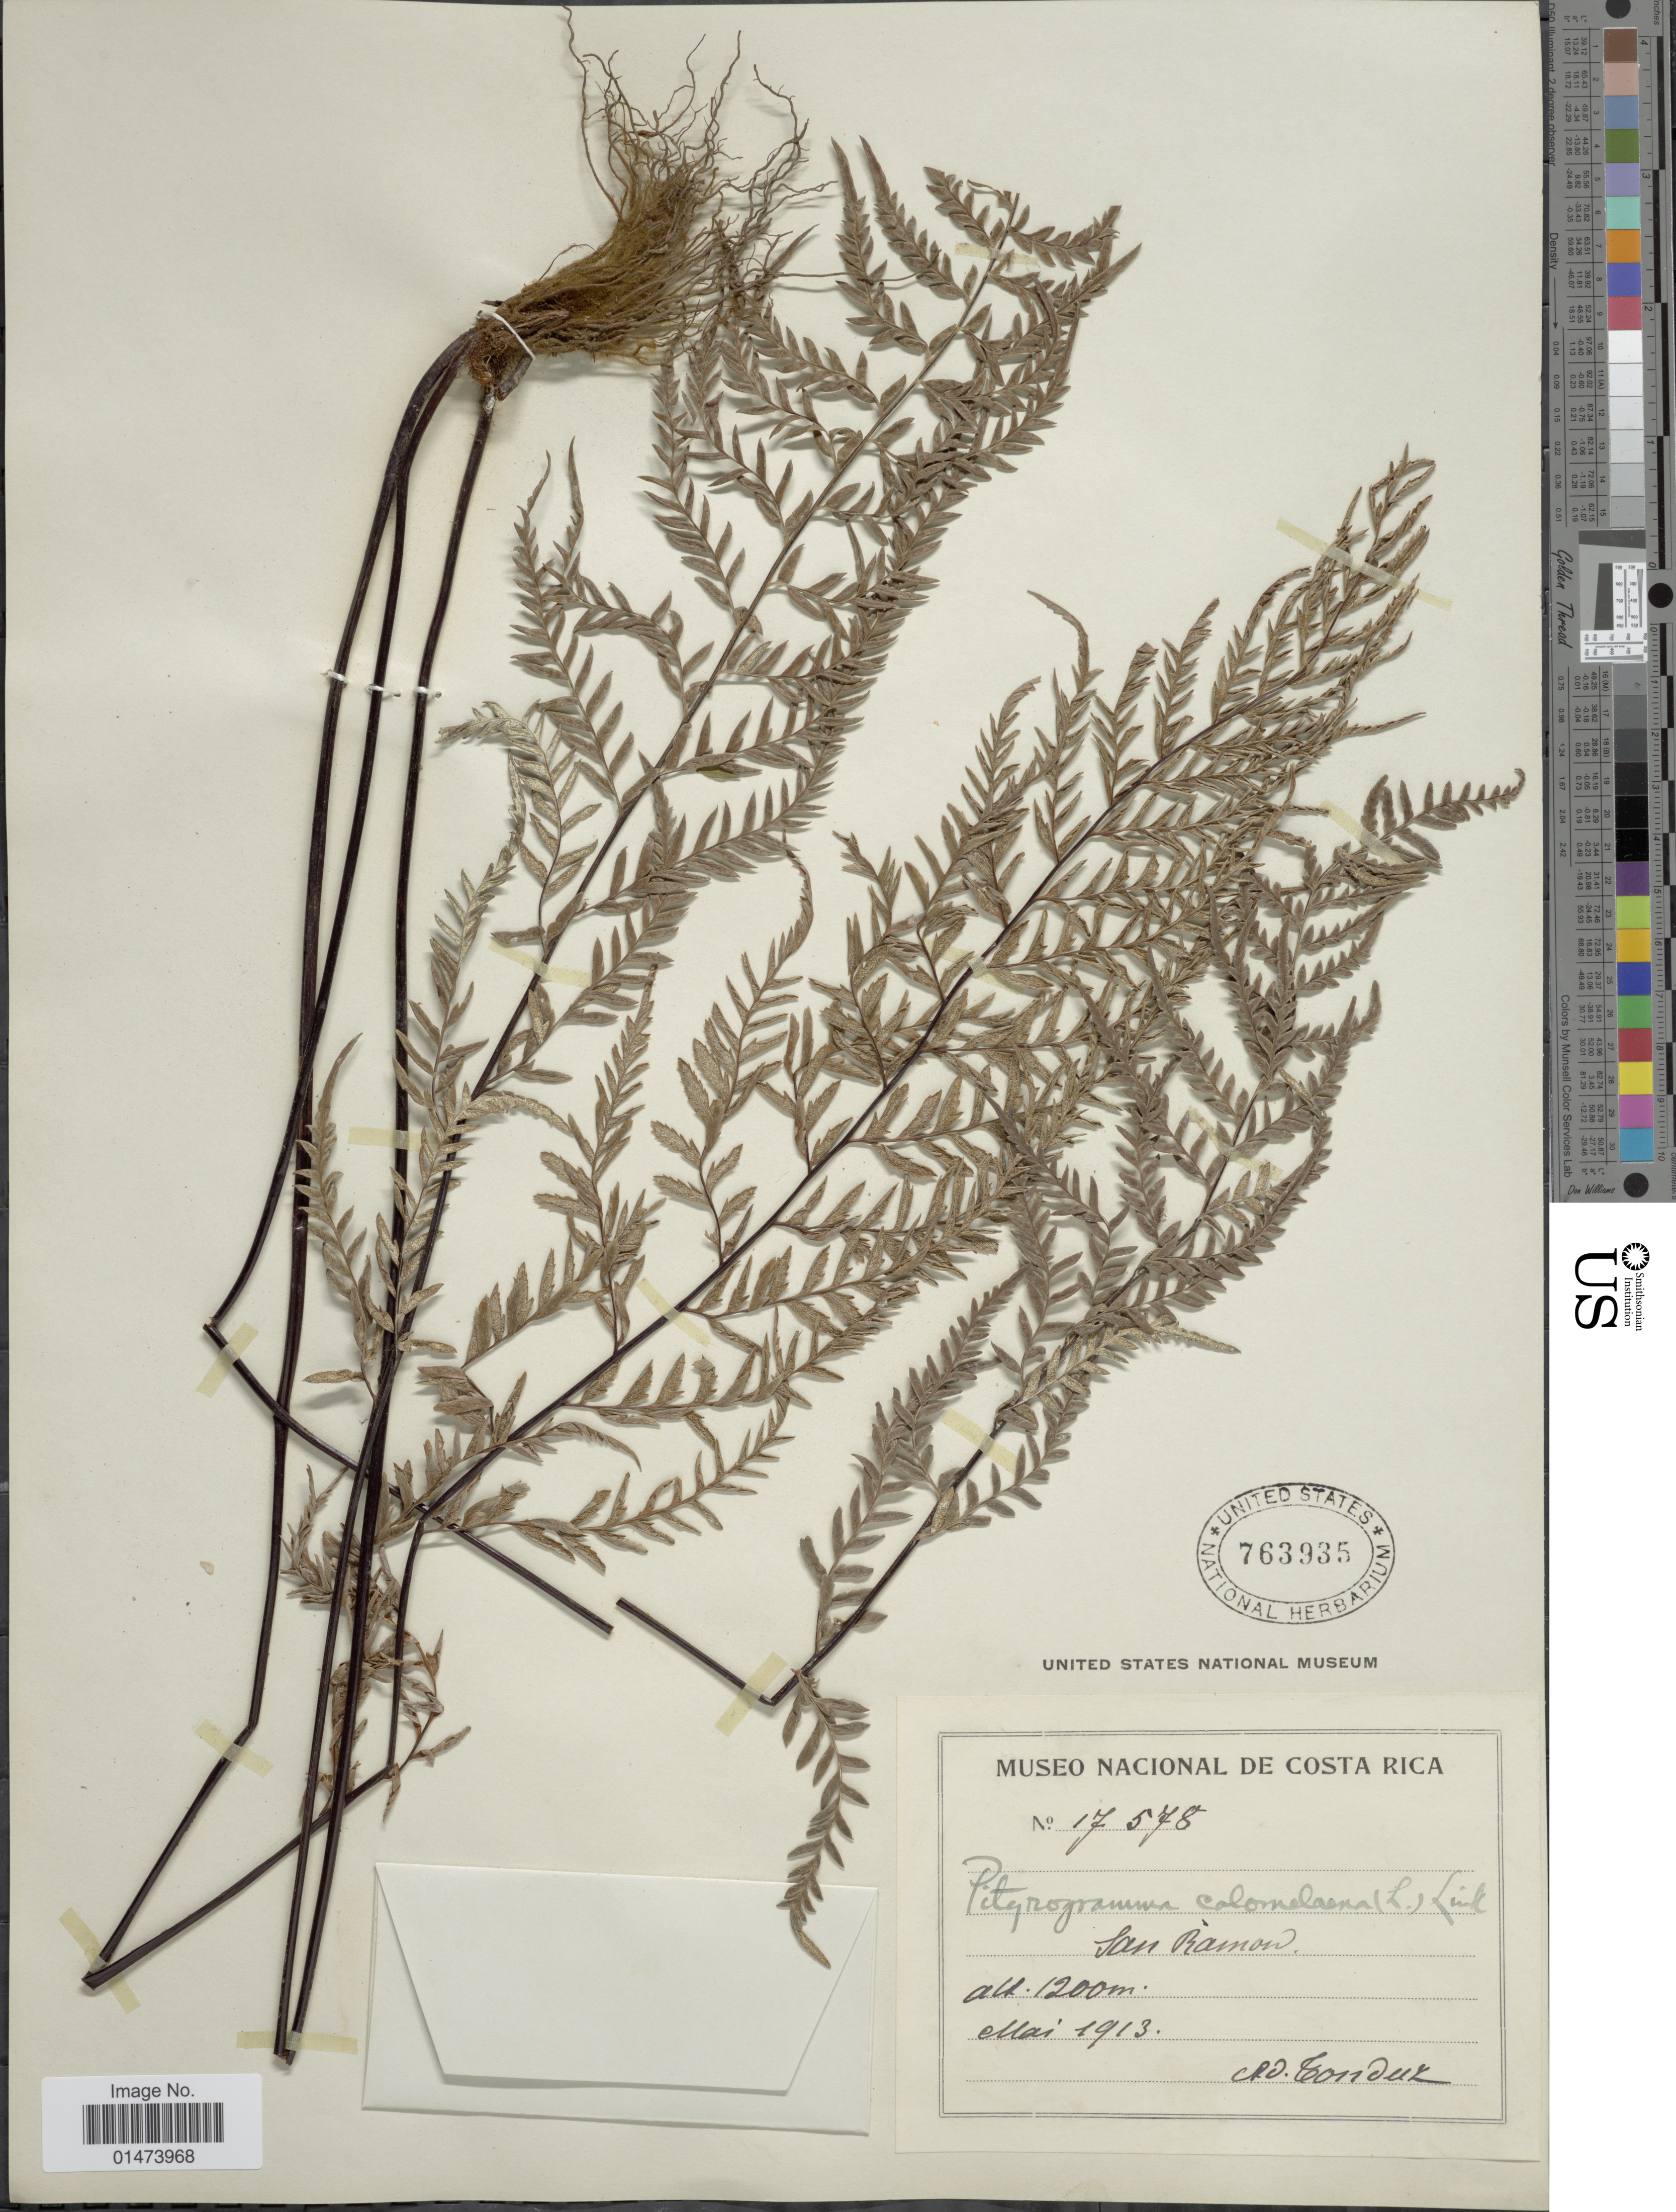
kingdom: Plantae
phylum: Tracheophyta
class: Polypodiopsida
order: Polypodiales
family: Pteridaceae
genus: Pityrogramma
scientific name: Pityrogramma calomelanos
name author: (L.) Link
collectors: A. Fonduz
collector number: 17578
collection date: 1913-05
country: Costa Rica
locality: San Ramon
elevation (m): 1200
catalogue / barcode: US 763935